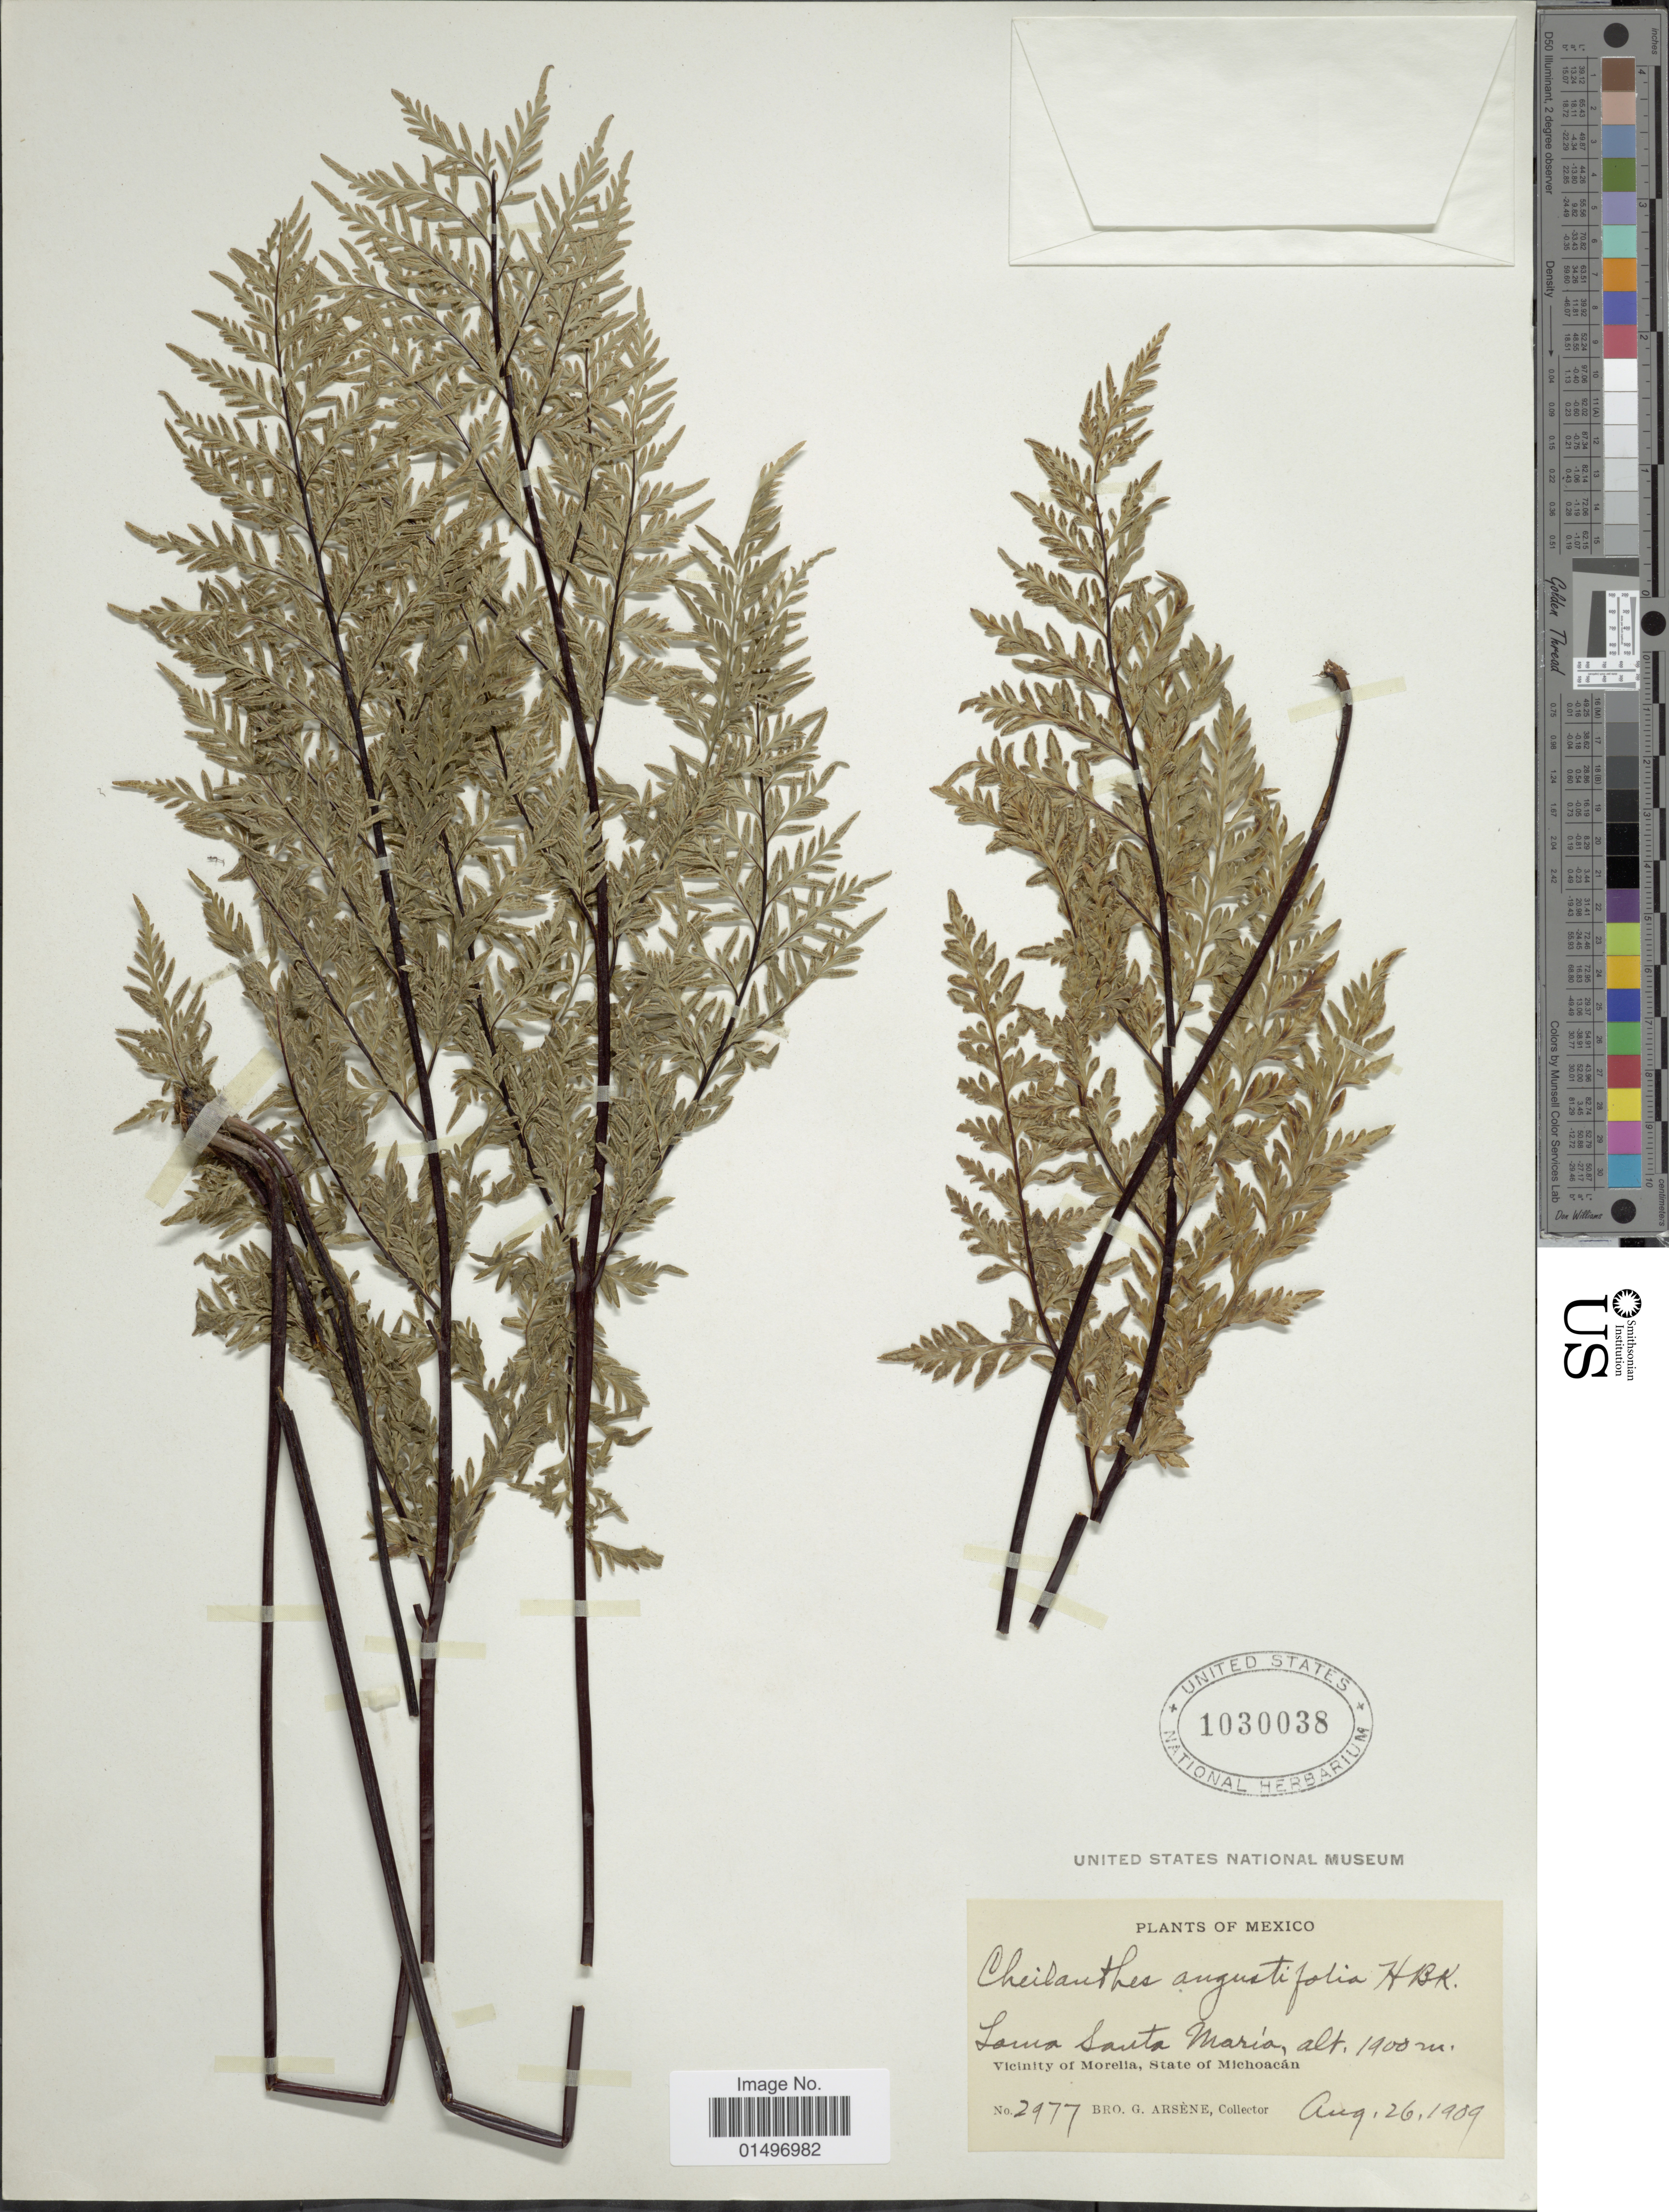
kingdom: Plantae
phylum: Tracheophyta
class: Polypodiopsida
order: Polypodiales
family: Pteridaceae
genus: Gaga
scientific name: Gaga chaerophylla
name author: (Mart. & Ikonn.-Gal.) Fay W. Li & Windham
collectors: Bro. G. Arsène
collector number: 2977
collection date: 1909-08-26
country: Mexico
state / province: Michoacán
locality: Mexico, Vicinity of Morelia, Laura Santa Maria.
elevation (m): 1900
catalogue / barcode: US 1030038